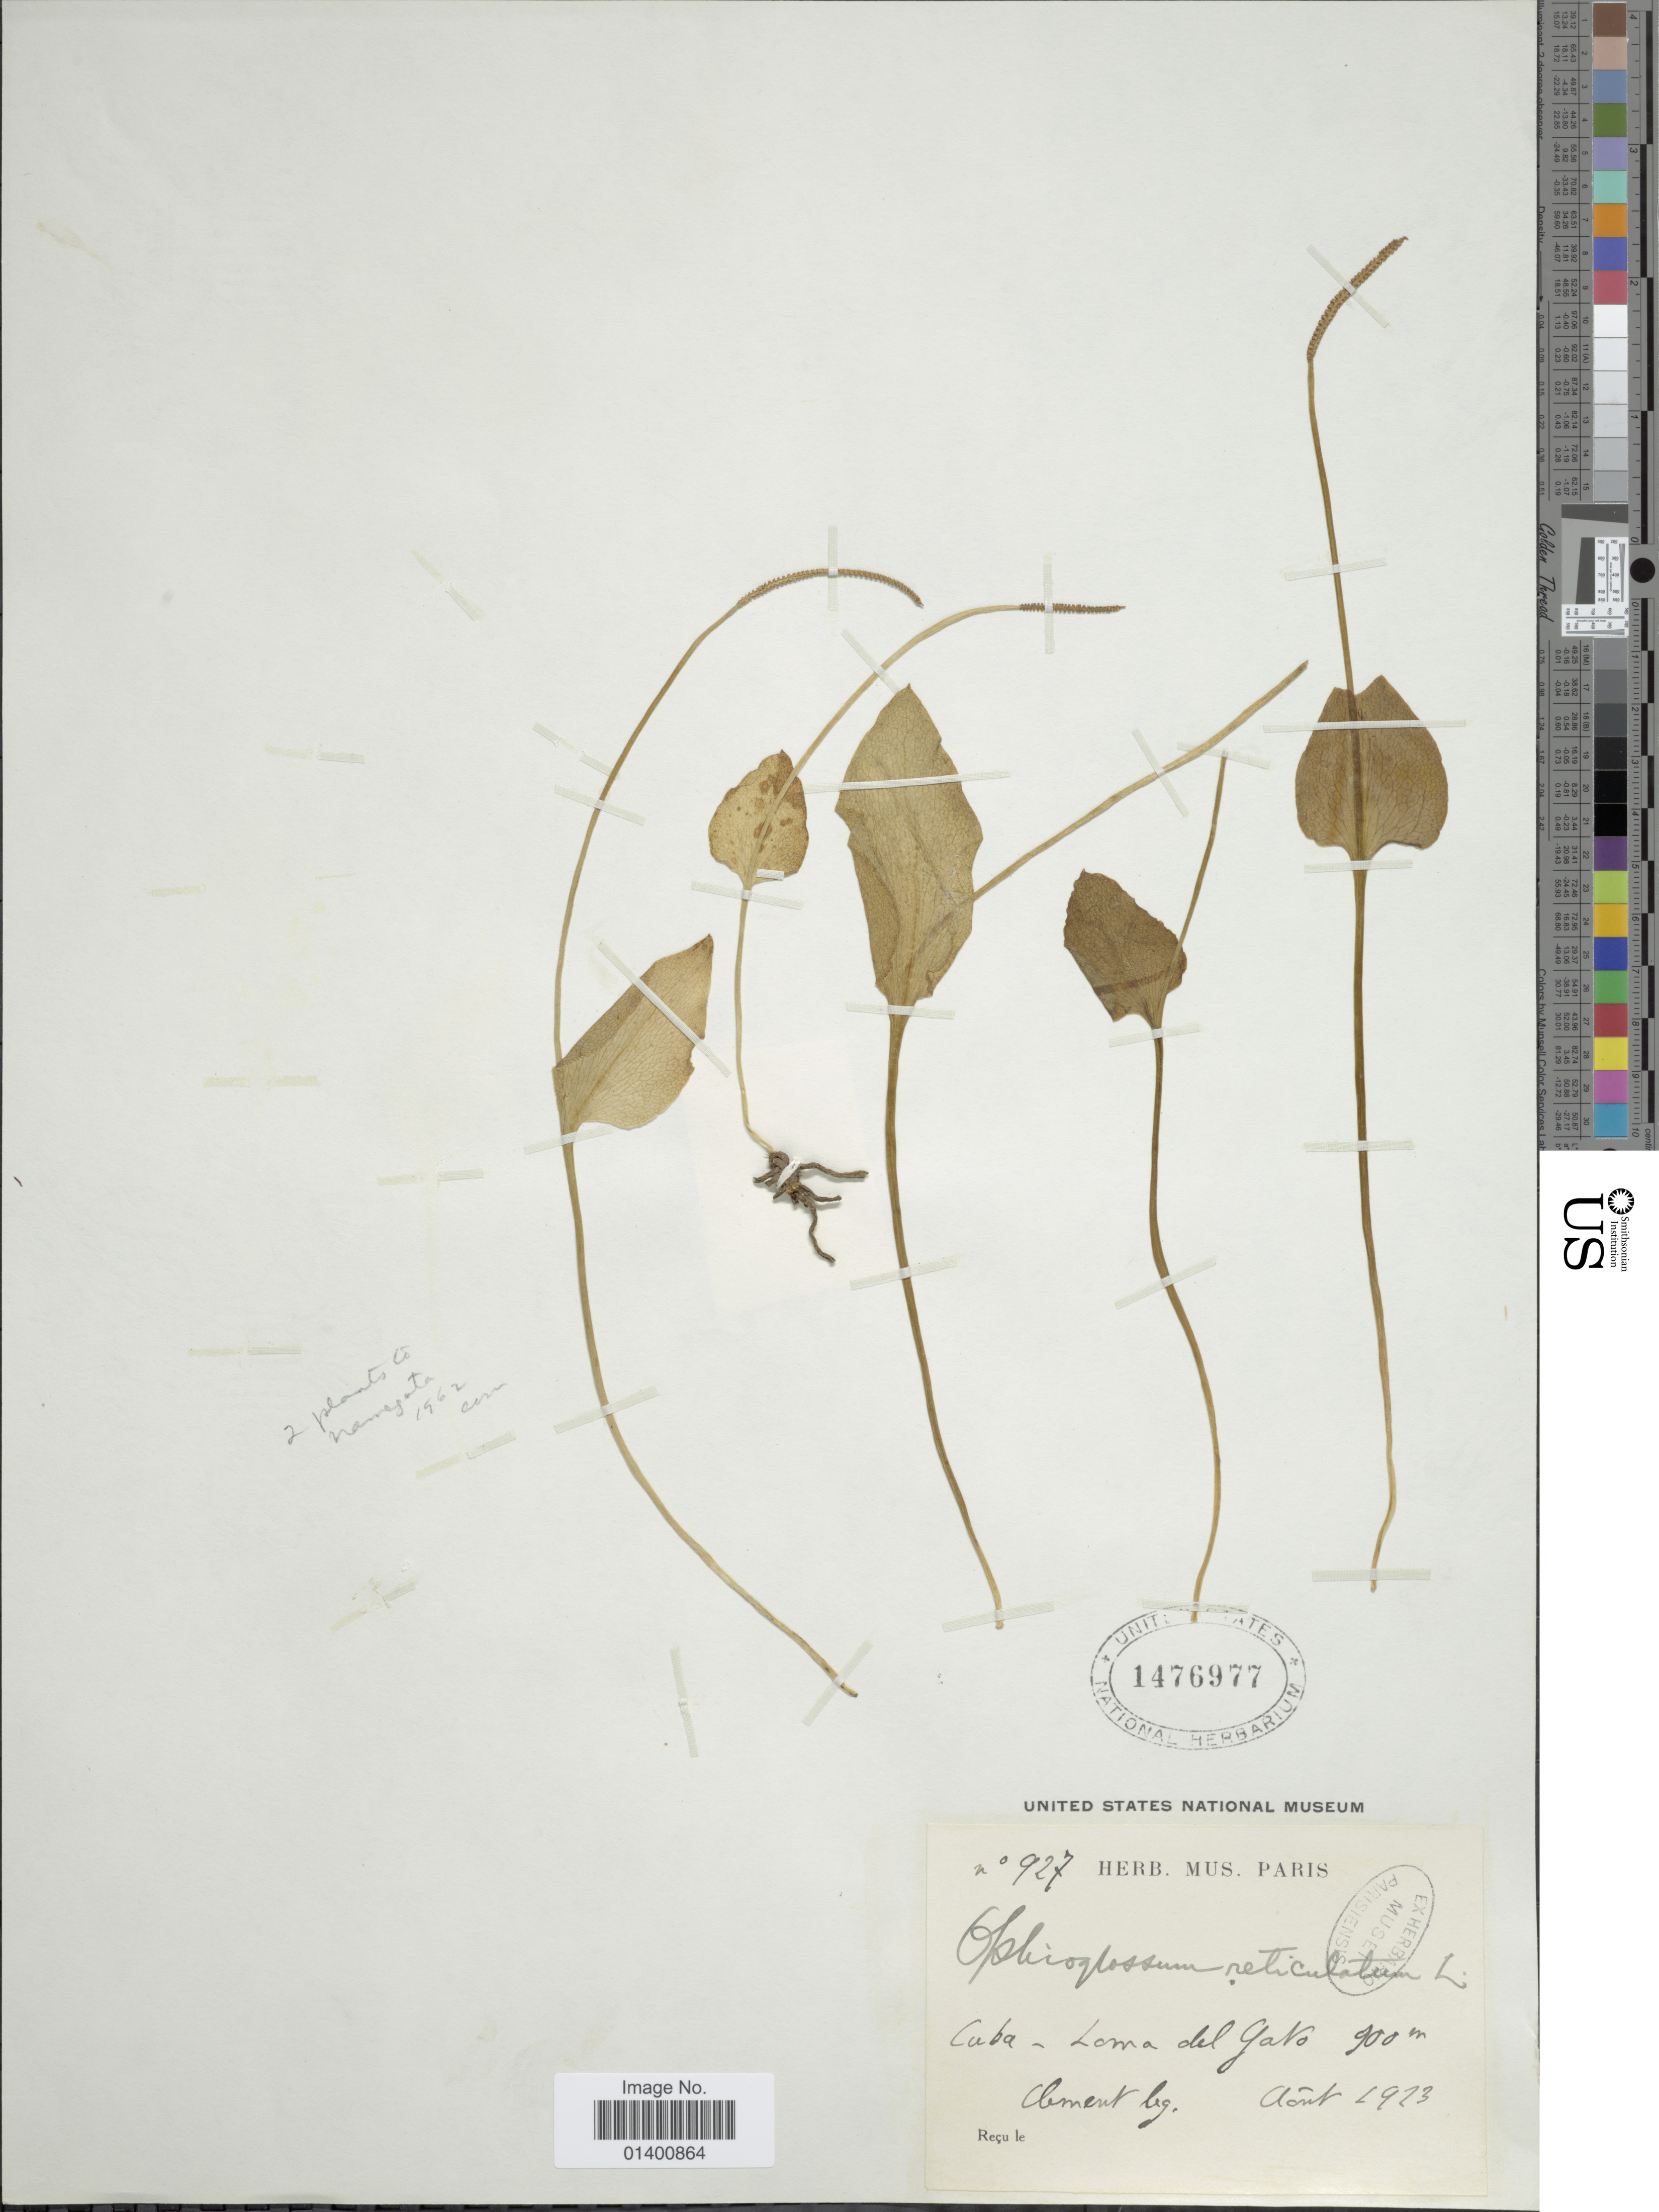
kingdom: Plantae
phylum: Tracheophyta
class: Polypodiopsida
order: Ophioglossales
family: Ophioglossaceae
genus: Ophioglossum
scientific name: Ophioglossum reticulatum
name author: L.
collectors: -. Clement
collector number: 927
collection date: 1923-08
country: Cuba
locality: Loma del Gato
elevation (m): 900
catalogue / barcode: US 1476977